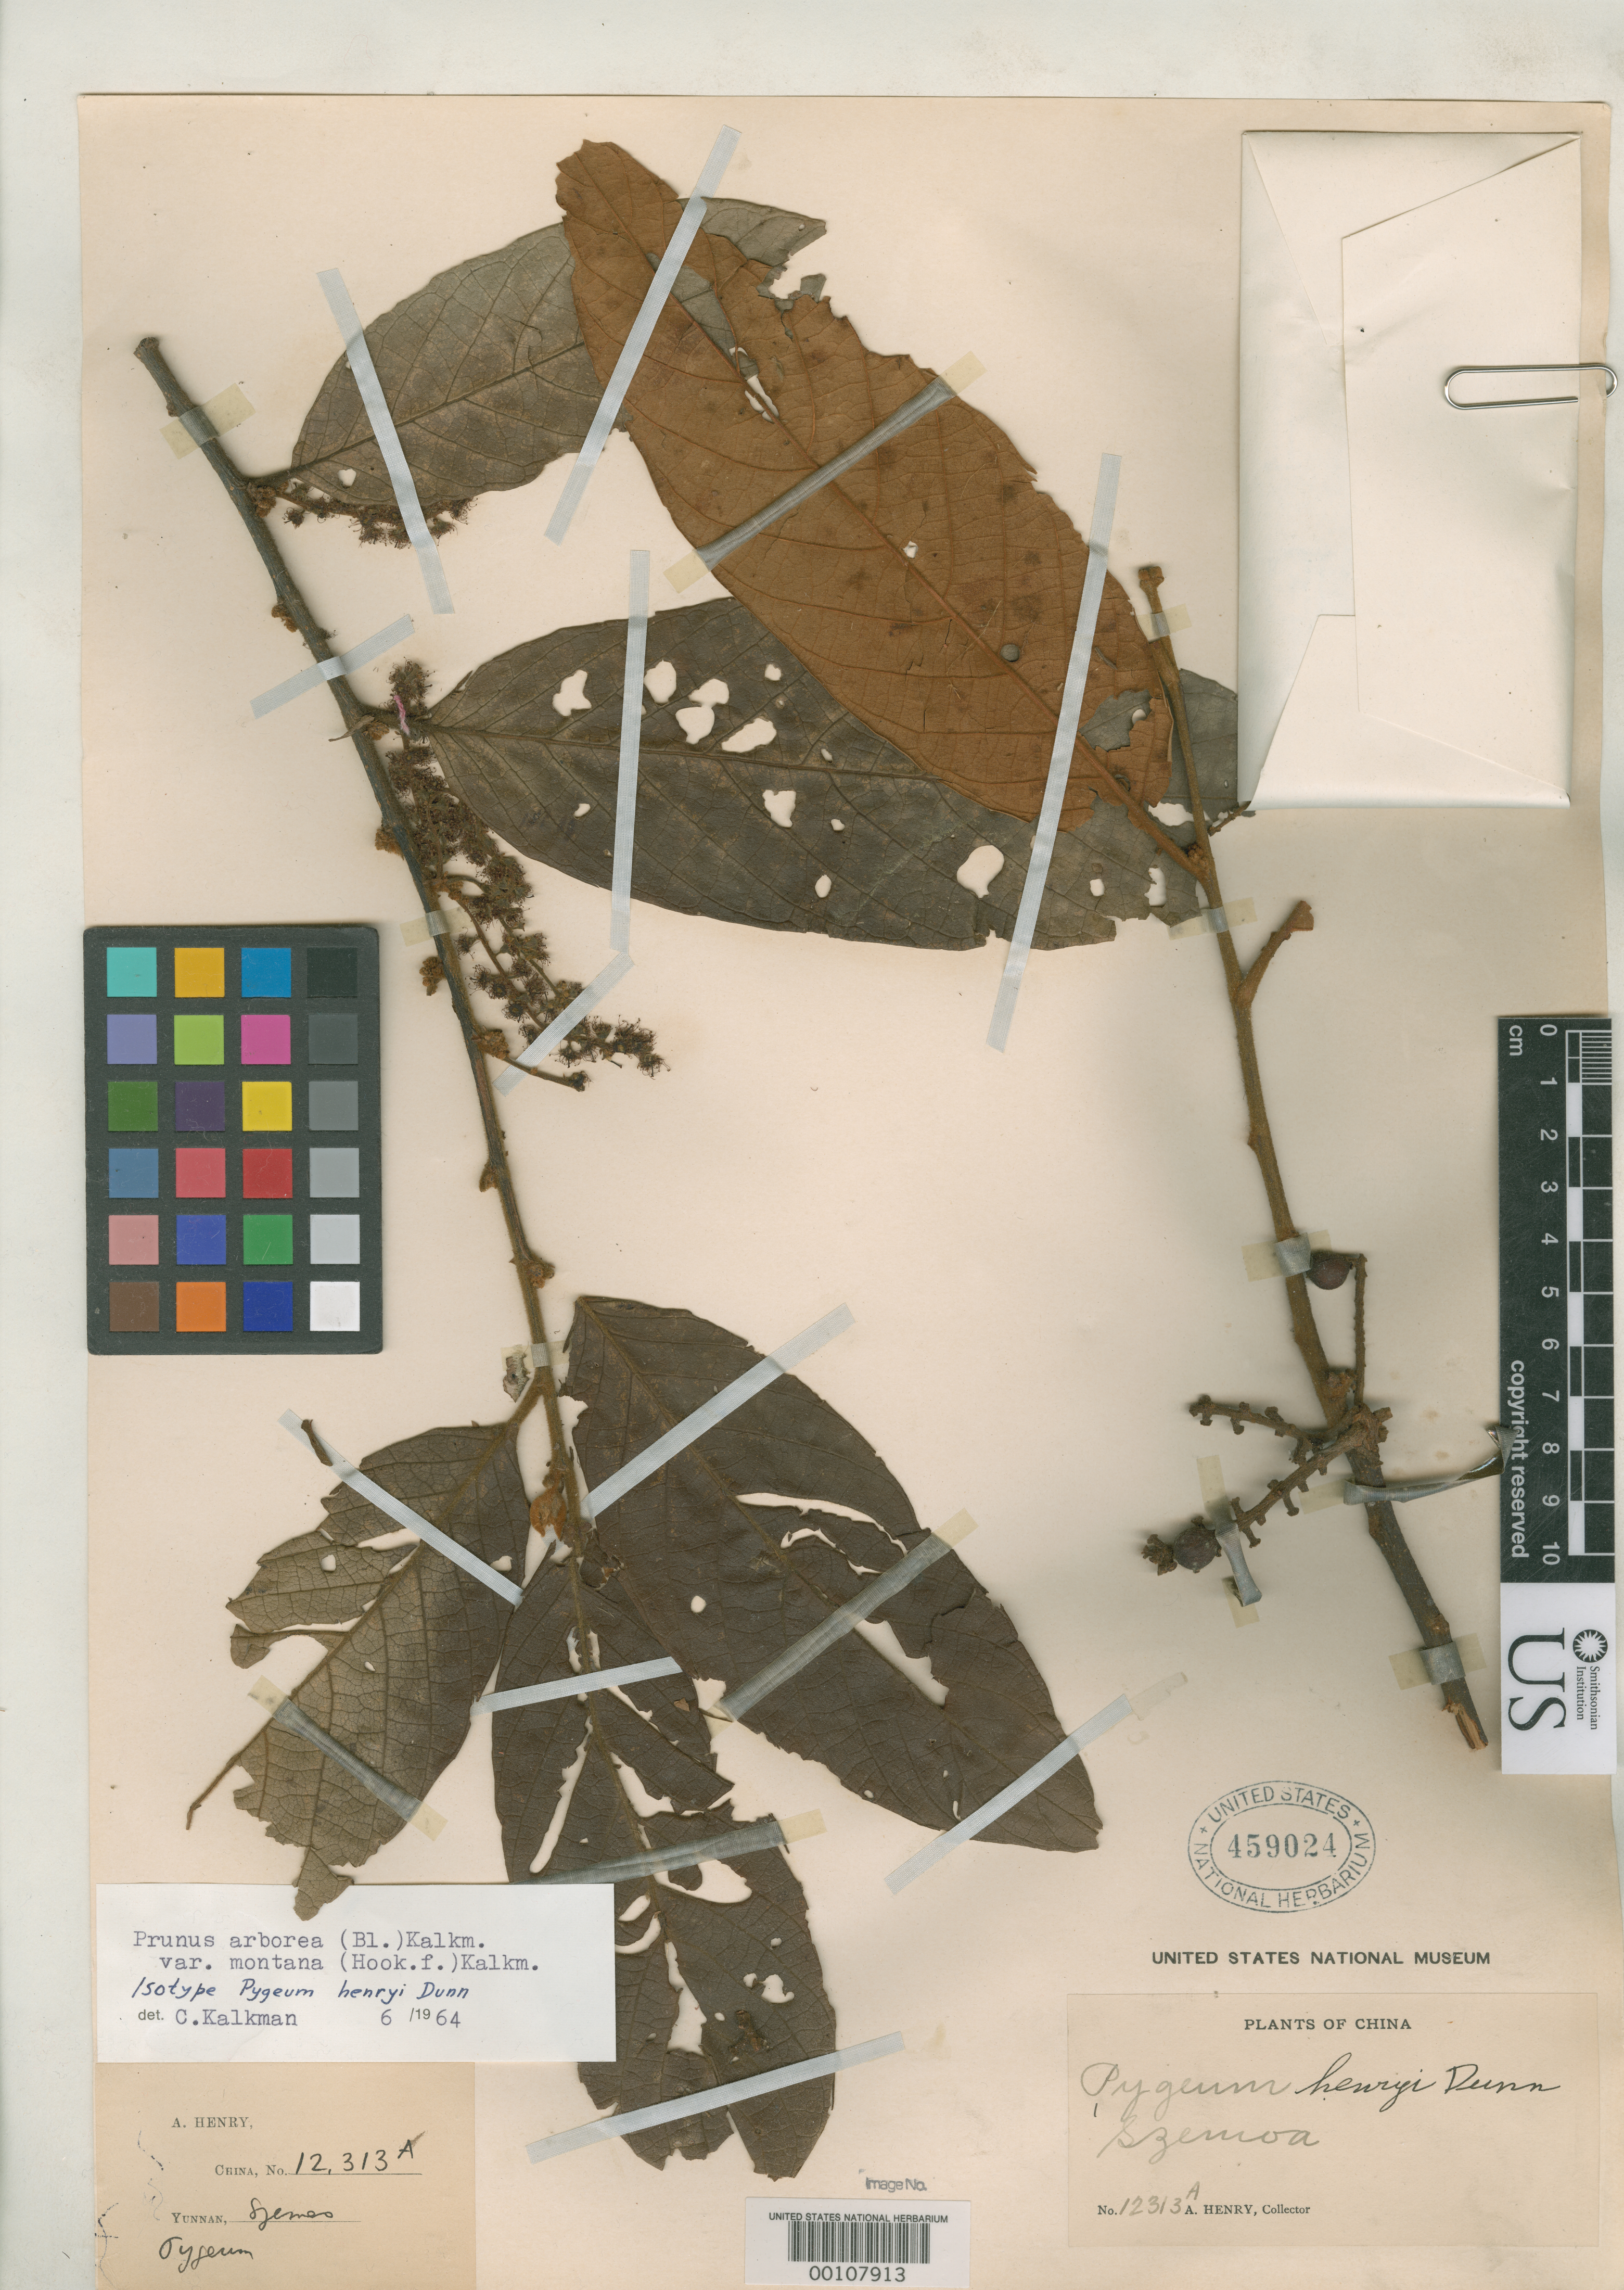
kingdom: Plantae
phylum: Tracheophyta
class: Magnoliopsida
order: Rosales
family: Rosaceae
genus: Pygeum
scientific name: Pygeum henryi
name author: Dunn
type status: Isotype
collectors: A. Henry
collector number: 12313 A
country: China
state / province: Yunnan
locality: Szemoa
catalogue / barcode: US 459024